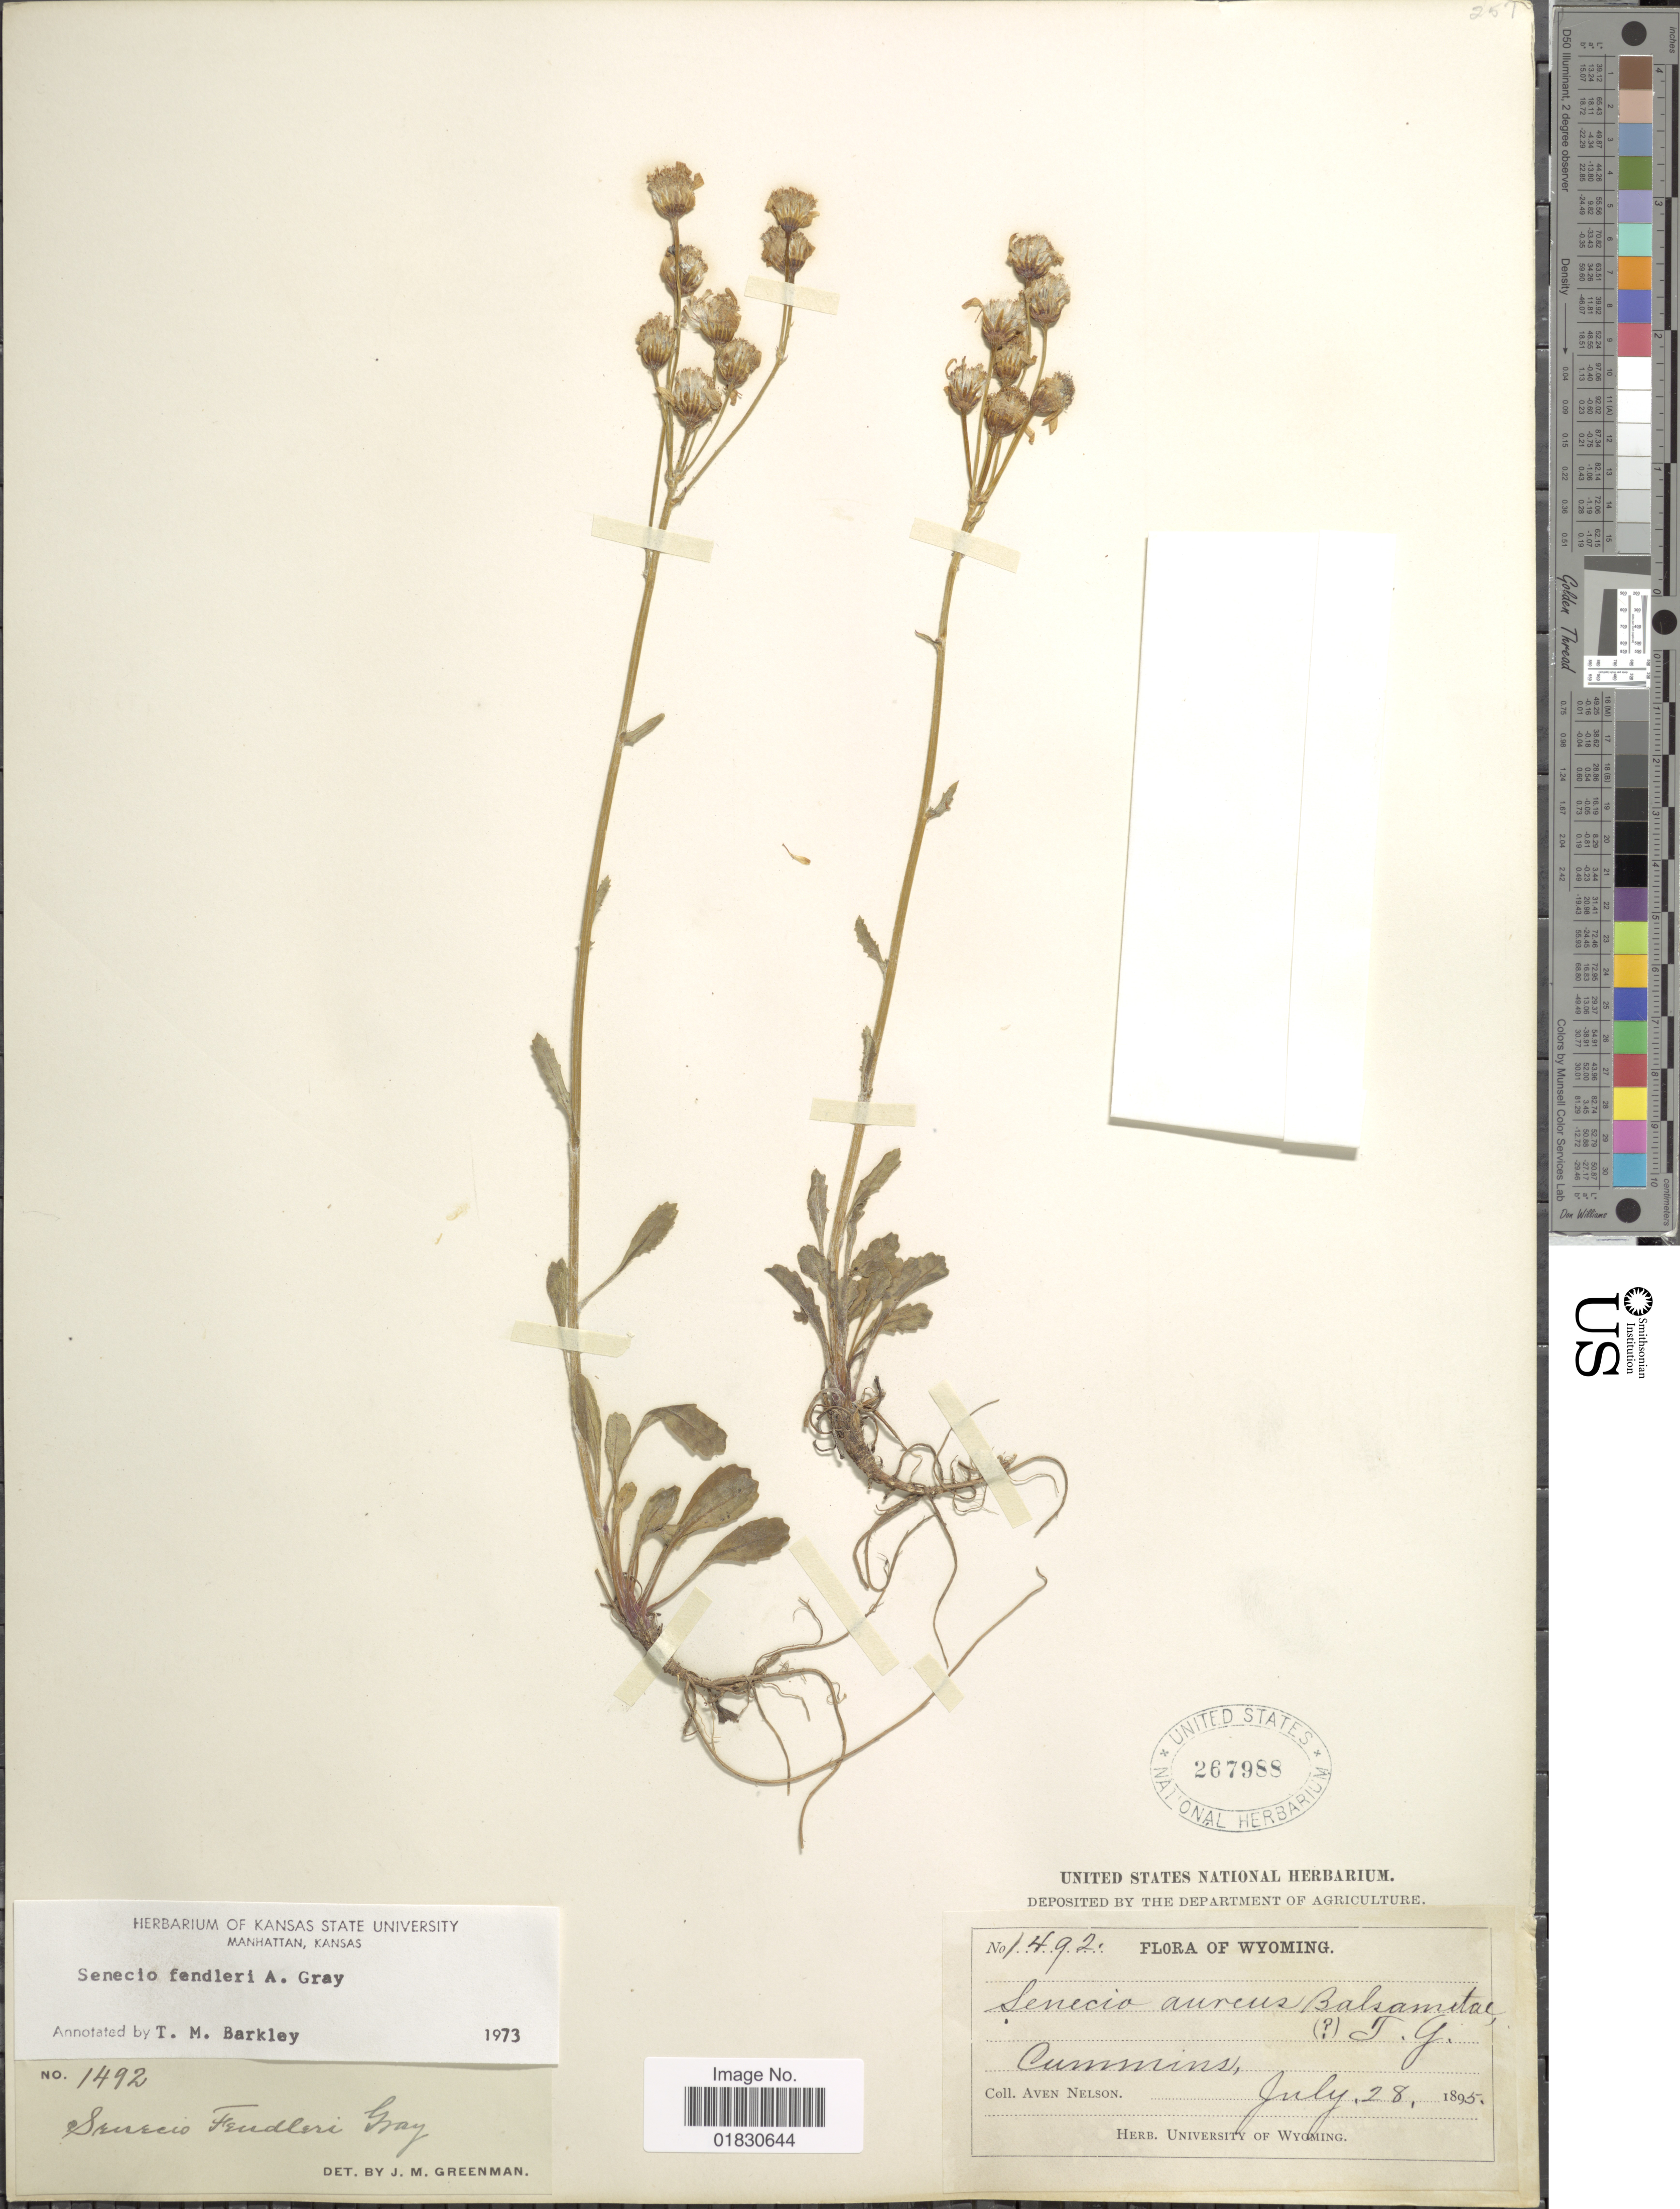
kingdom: Plantae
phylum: Tracheophyta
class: Magnoliopsida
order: Asterales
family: Asteraceae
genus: Packera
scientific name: Packera fendleri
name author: (A. Gray) W.A. Weber & Á. Löve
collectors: A. Nelson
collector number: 1492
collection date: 1895-07-28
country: United States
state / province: Wyoming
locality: Cummins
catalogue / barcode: US 267988